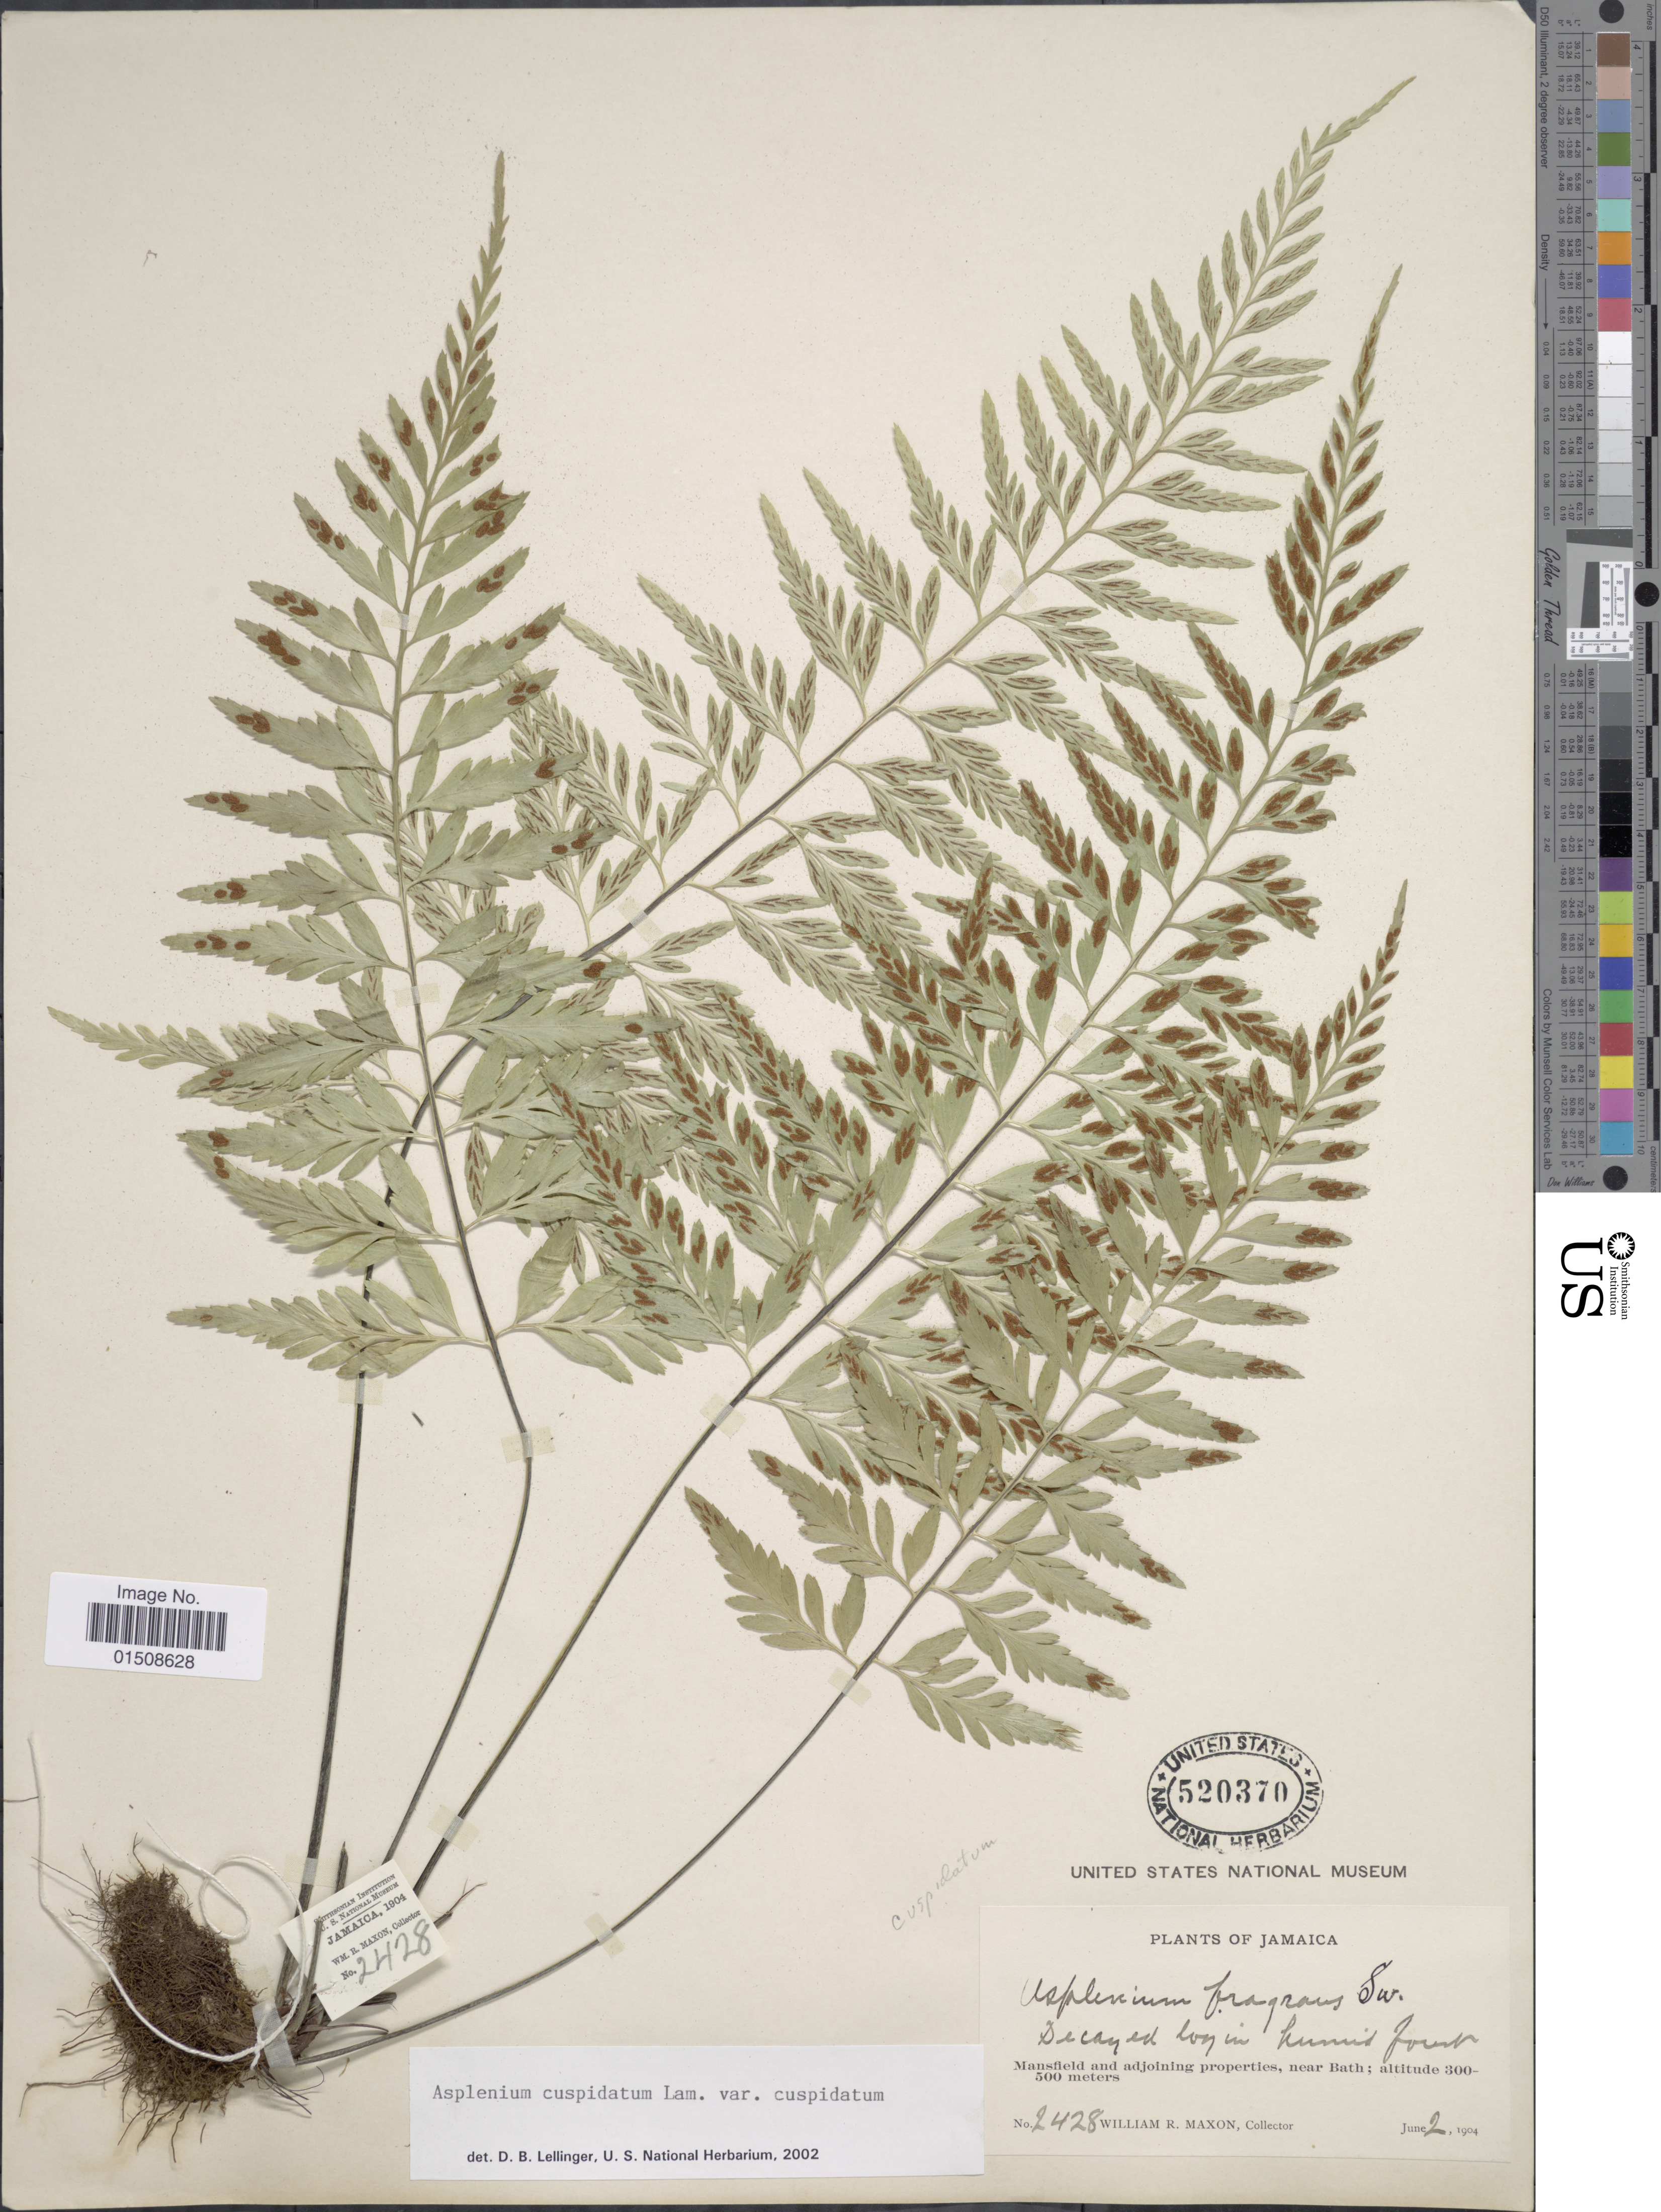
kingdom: Plantae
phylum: Tracheophyta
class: Polypodiopsida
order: Polypodiales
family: Aspleniaceae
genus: Asplenium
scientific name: Asplenium cuspidatum var. cuspidatum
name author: Lam.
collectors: W. R. Maxon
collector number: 2428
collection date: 1904-06-02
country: Jamaica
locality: Mansfield and adjoining properties, near Bath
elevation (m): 300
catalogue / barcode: US 520370